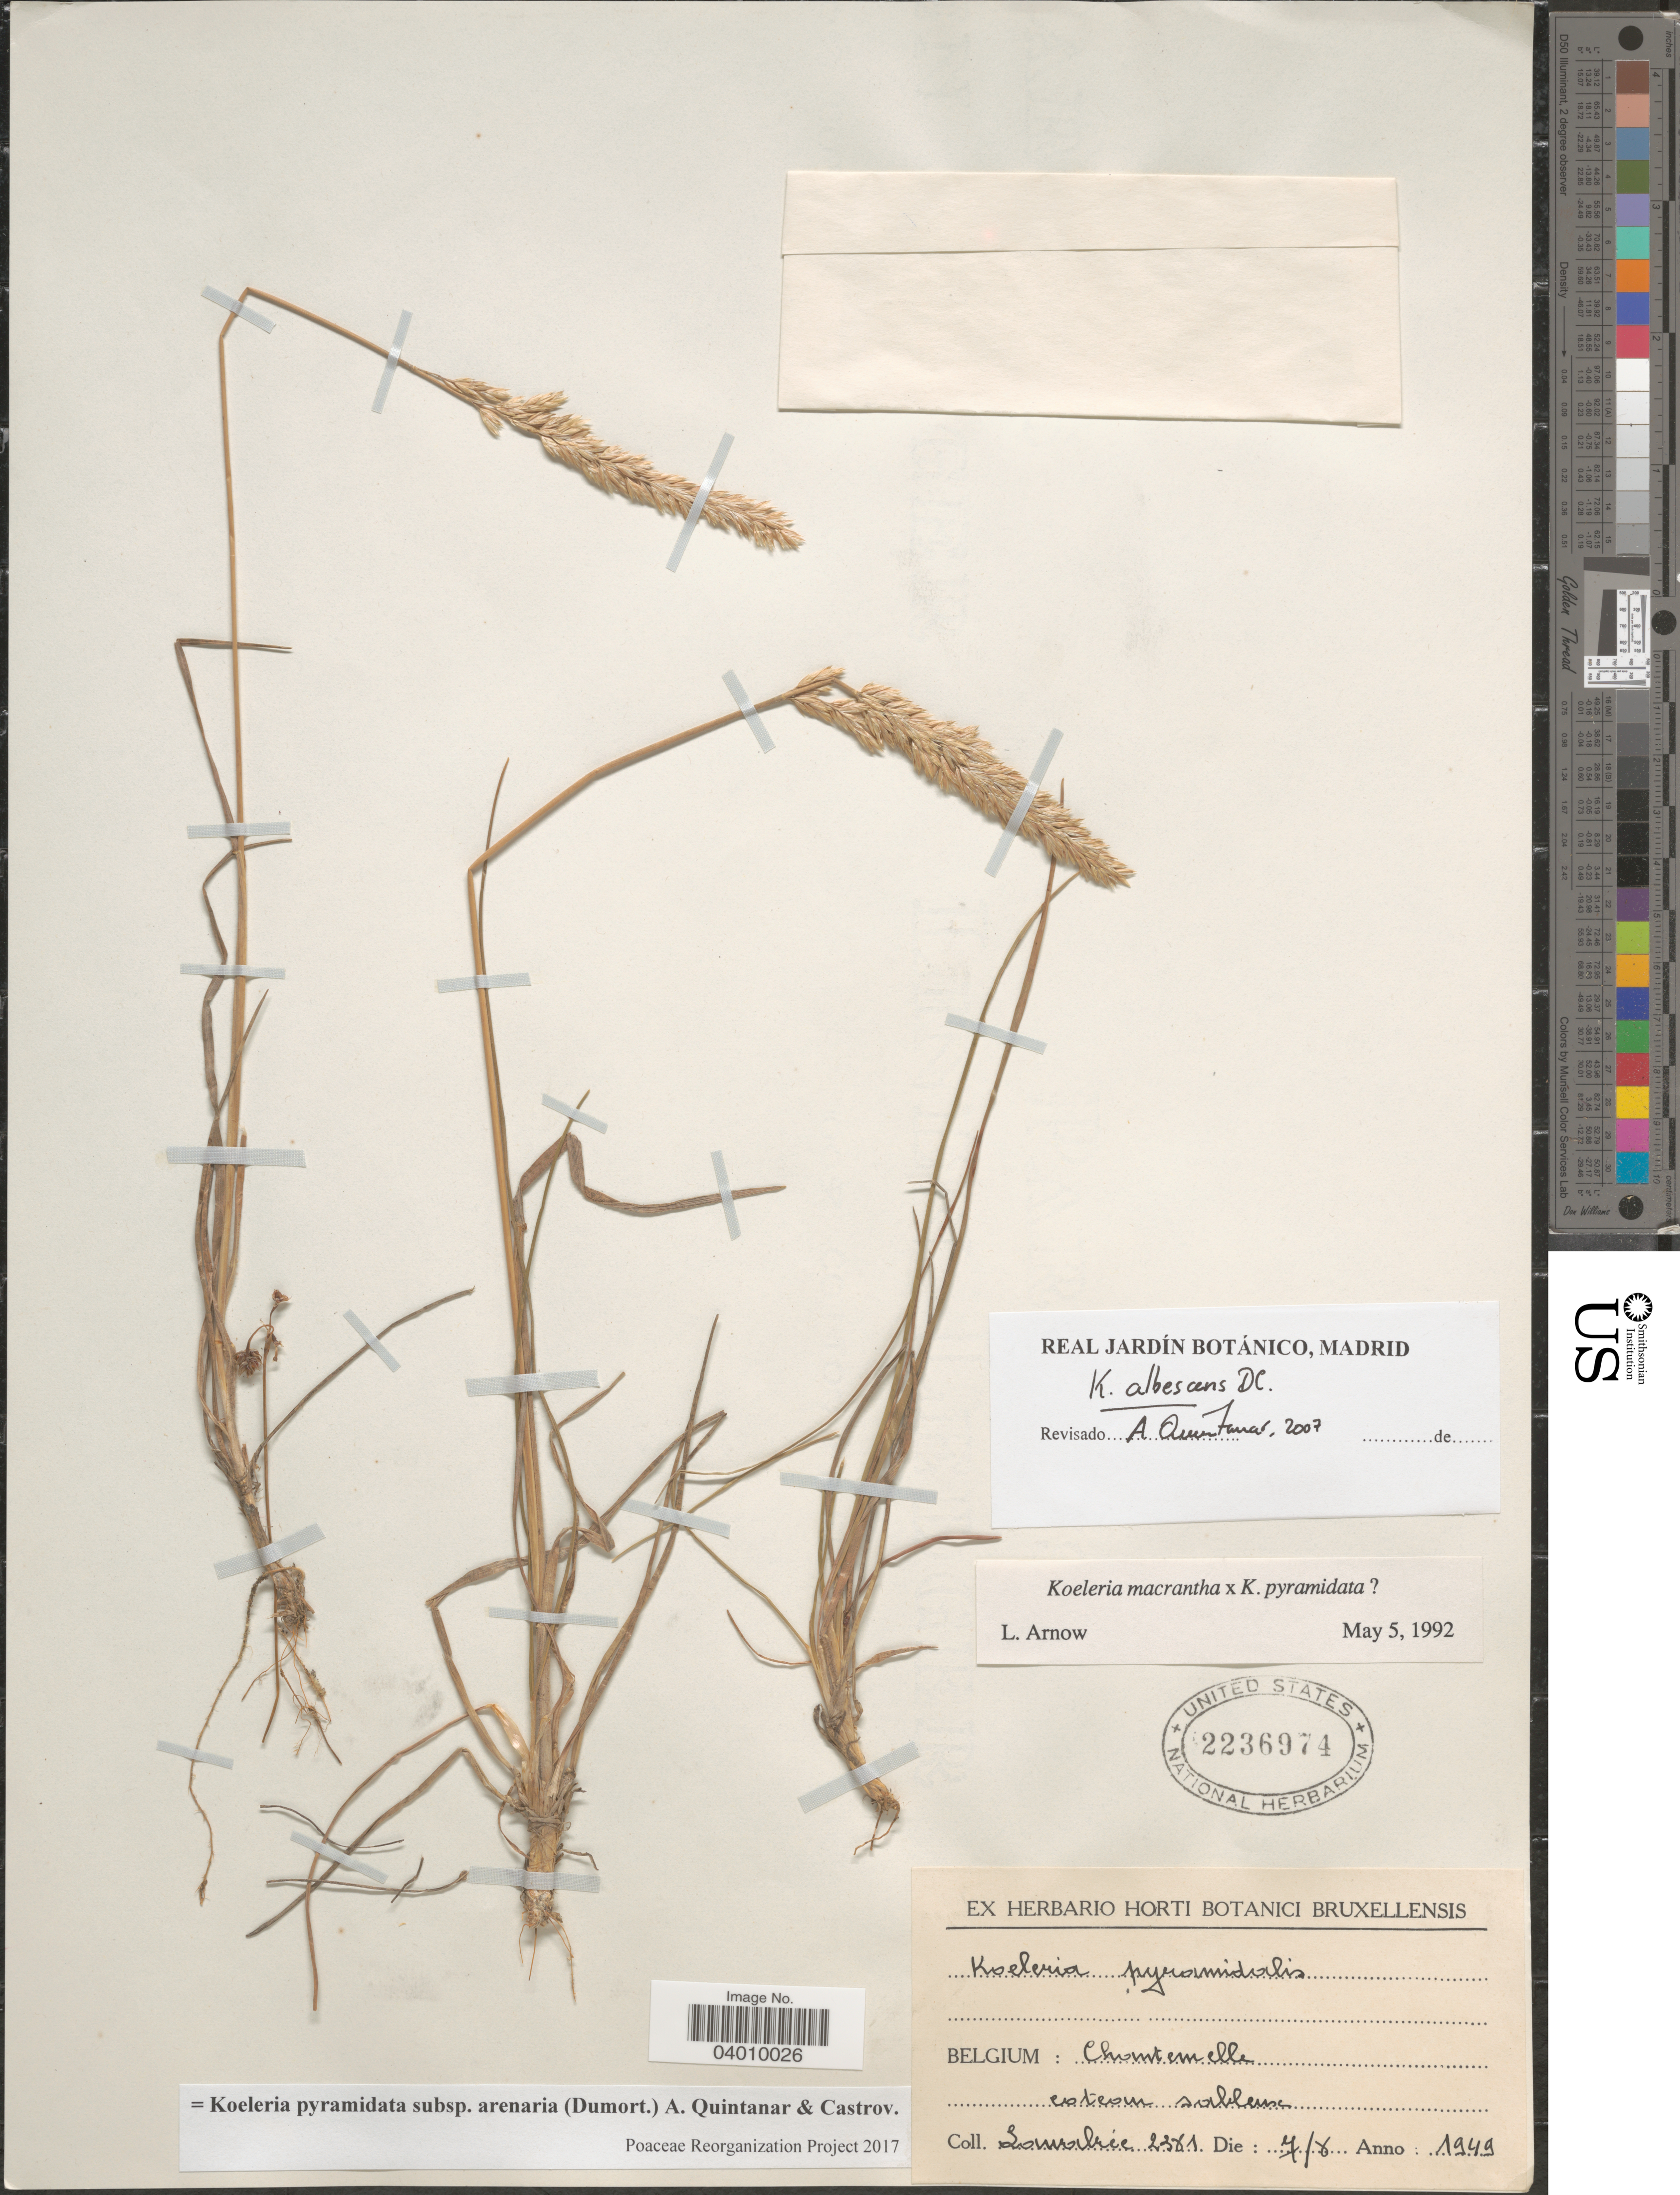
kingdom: Plantae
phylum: Tracheophyta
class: Liliopsida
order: Poales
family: Poaceae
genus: Koeleria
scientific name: Koeleria pyramidata subsp. arenaria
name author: (Dumort.) Castrov. & Quintanar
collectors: Somabrie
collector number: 2381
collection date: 1949-08-07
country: Belgium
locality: Chantemelle coteom [interpreted] sableuse.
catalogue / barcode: US 2236974